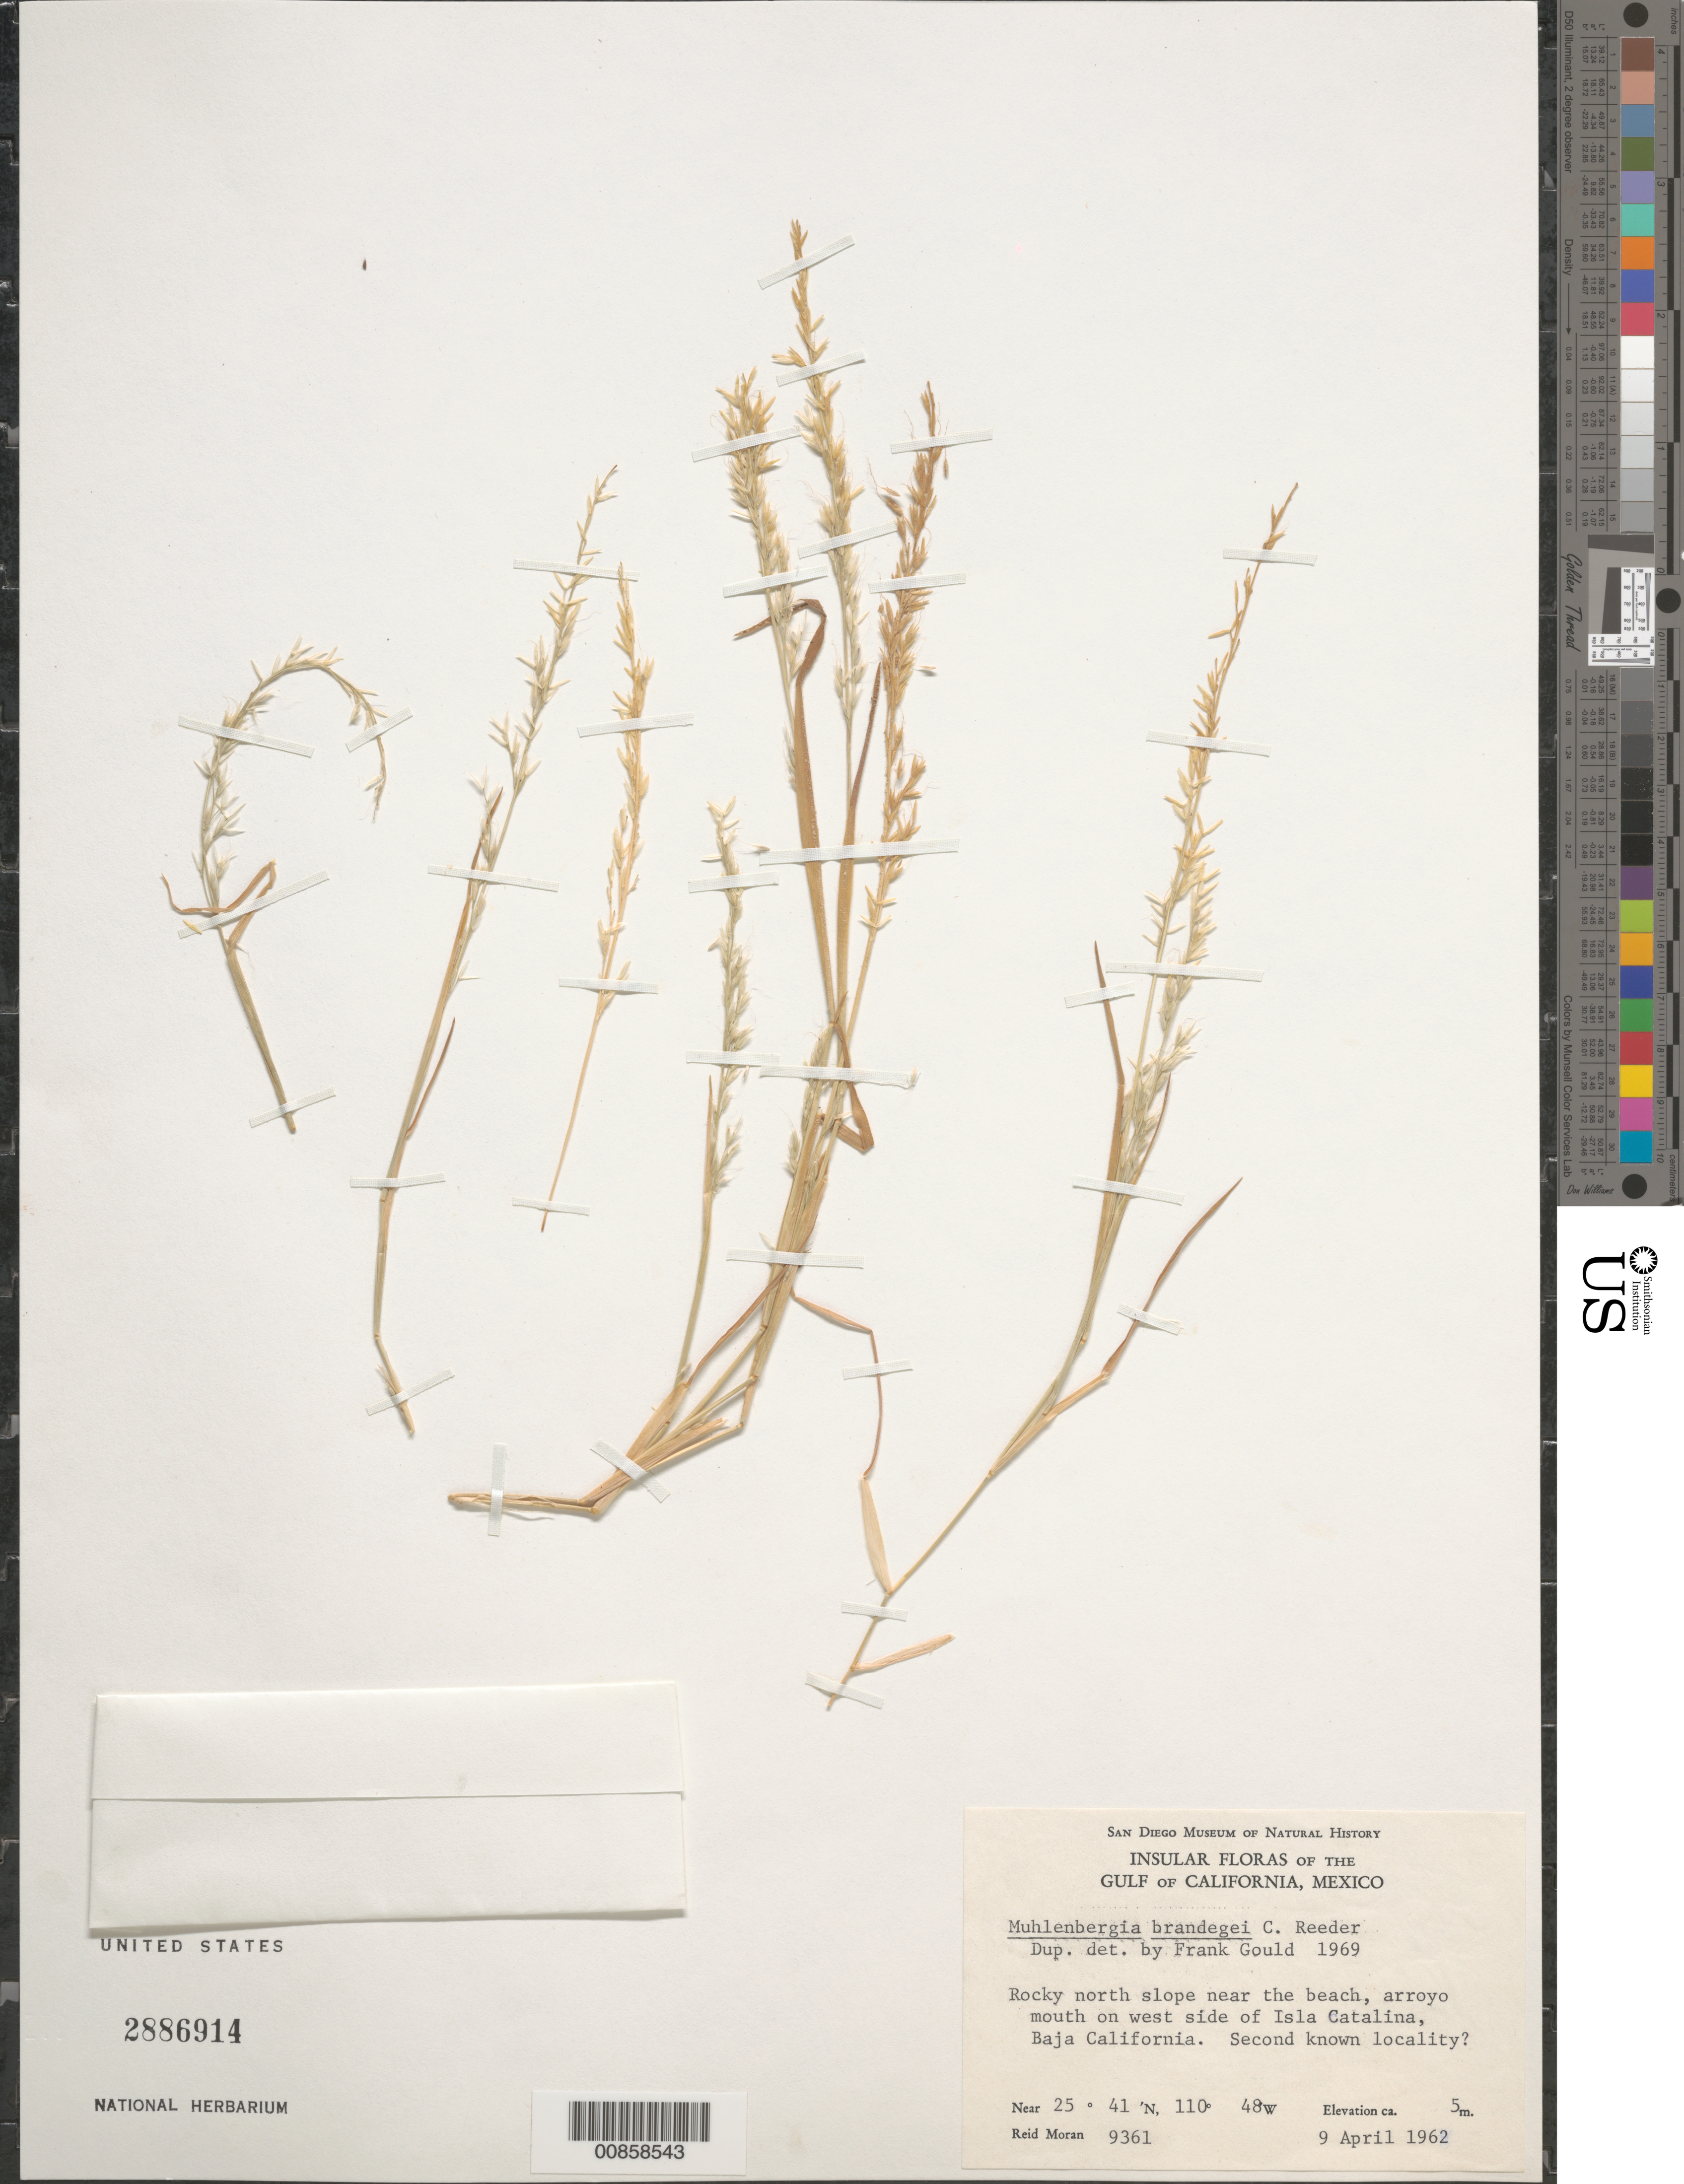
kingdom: Plantae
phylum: Tracheophyta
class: Liliopsida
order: Poales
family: Poaceae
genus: Muhlenbergia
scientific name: Muhlenbergia brandegeei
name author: C. Reeder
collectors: R. V. Moran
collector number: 9361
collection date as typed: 09 Apr 1962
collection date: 1962-04-09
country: Mexico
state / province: Baja California Sur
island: Santa Catalina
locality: Arroyo mouth on W side of Catalina Island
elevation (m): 5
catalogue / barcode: US 2886914